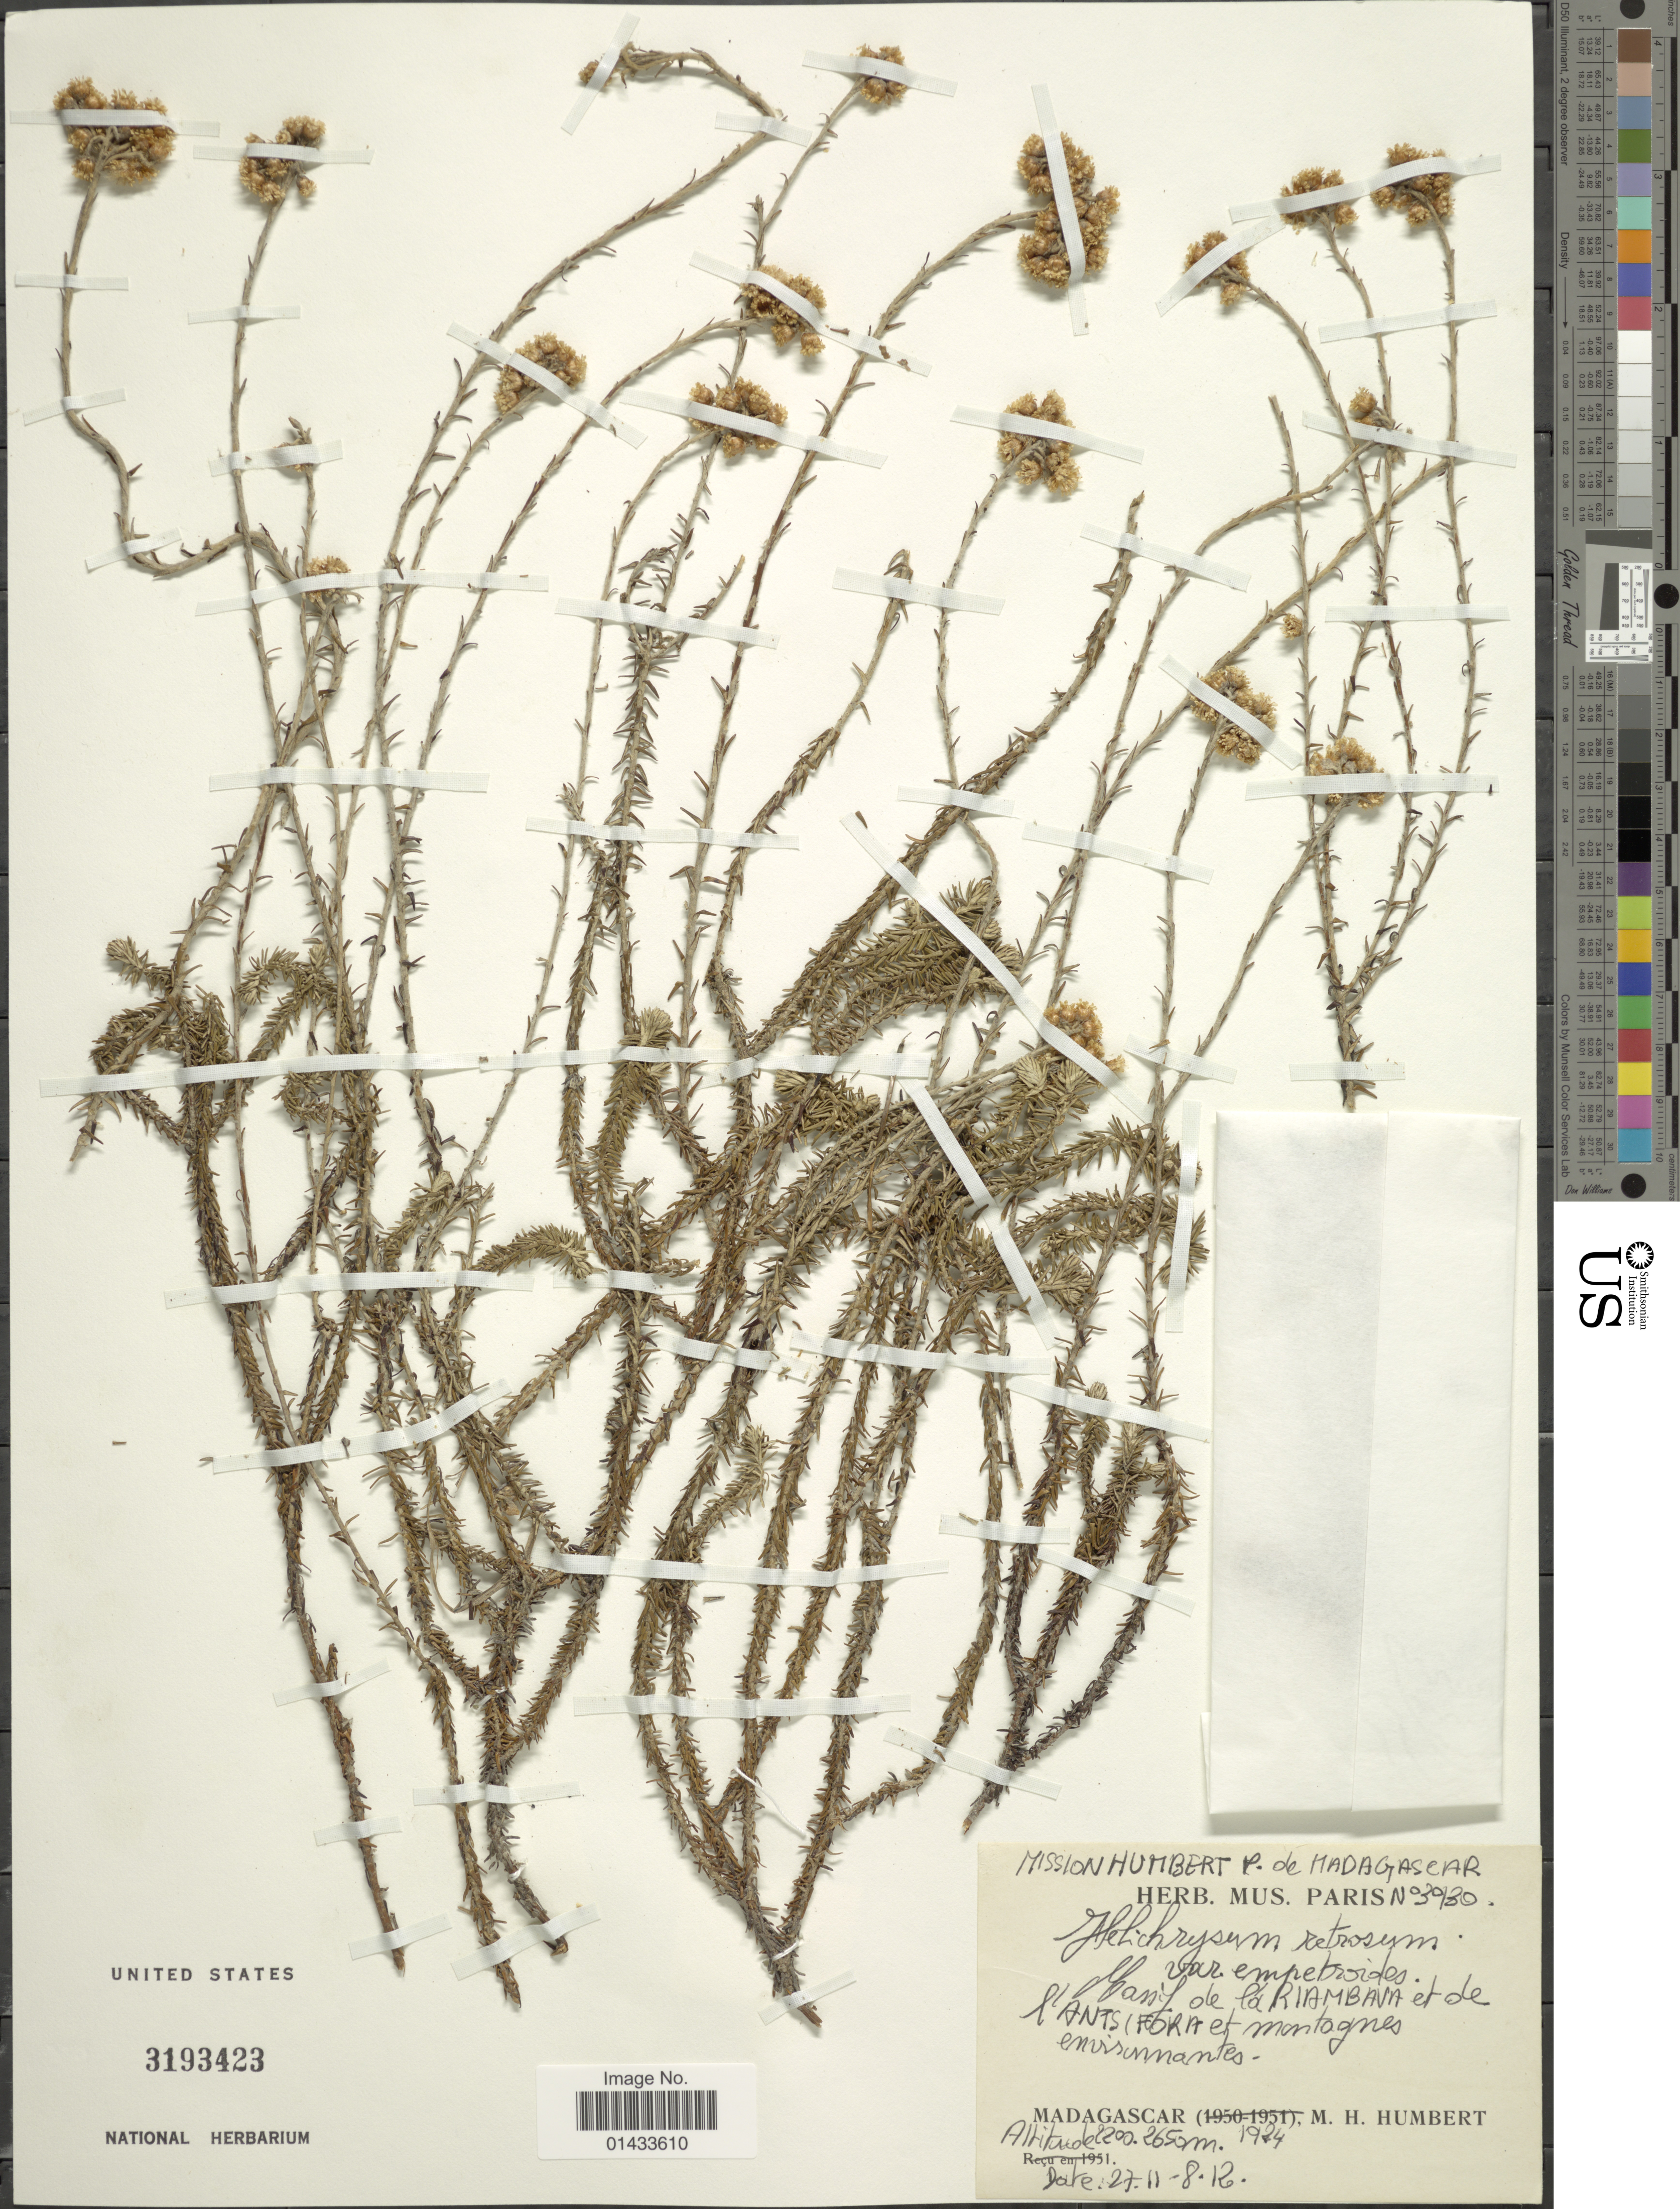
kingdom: Plantae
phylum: Tracheophyta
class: Magnoliopsida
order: Asterales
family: Asteraceae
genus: Helichrysum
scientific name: Helichrysum retrorsum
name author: DC.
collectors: M. Humbert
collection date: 1924-11-27/1924-12-08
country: Madagascar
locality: Massif de La Riambava et de l'Antsifora et montagnes environnantes.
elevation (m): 2200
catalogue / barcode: US 3193423